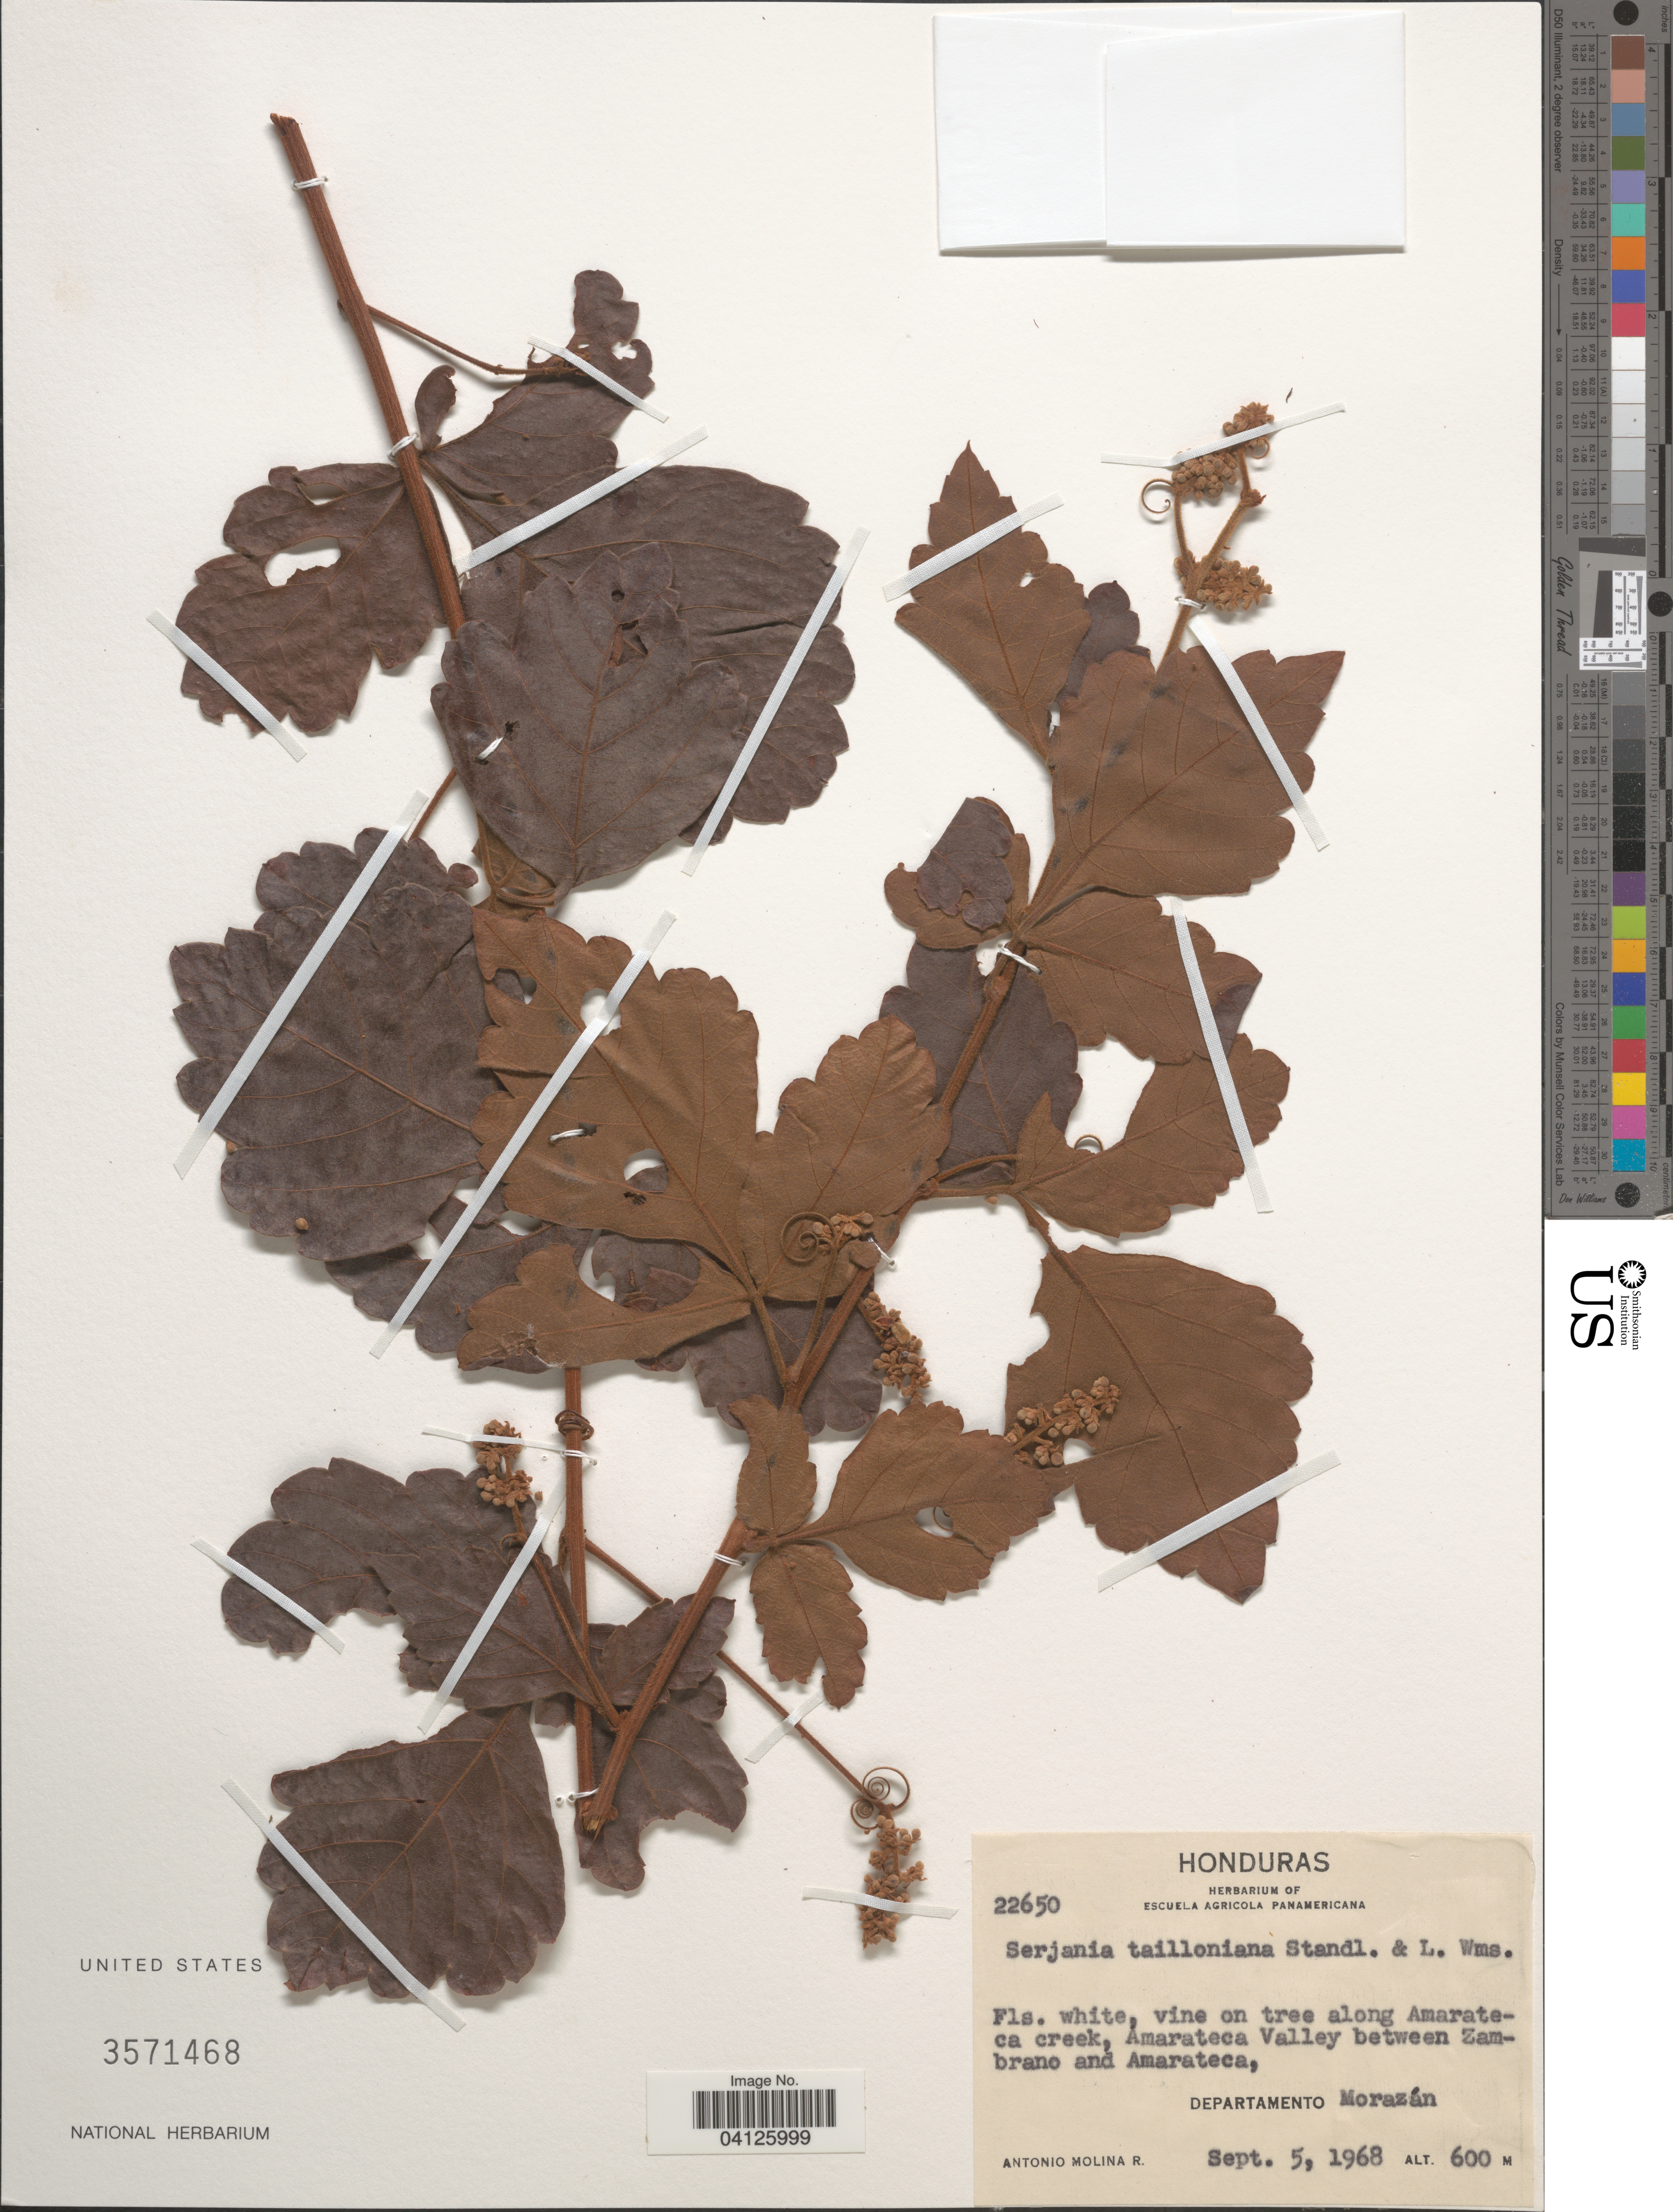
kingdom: Plantae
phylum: Tracheophyta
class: Magnoliopsida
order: Sapindales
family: Sapindaceae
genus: Serjania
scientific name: Serjania tailloniana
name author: Standl. & L.O. Williams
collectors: A. Molina R.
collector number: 22650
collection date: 1968-09-05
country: Honduras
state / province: Fco. Morazán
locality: Fls. white, vine on tree along Amarateca creek, Amarateca Valley between Zambrano and Amarateca. Departamento Morazán.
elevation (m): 600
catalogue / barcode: US 3571468